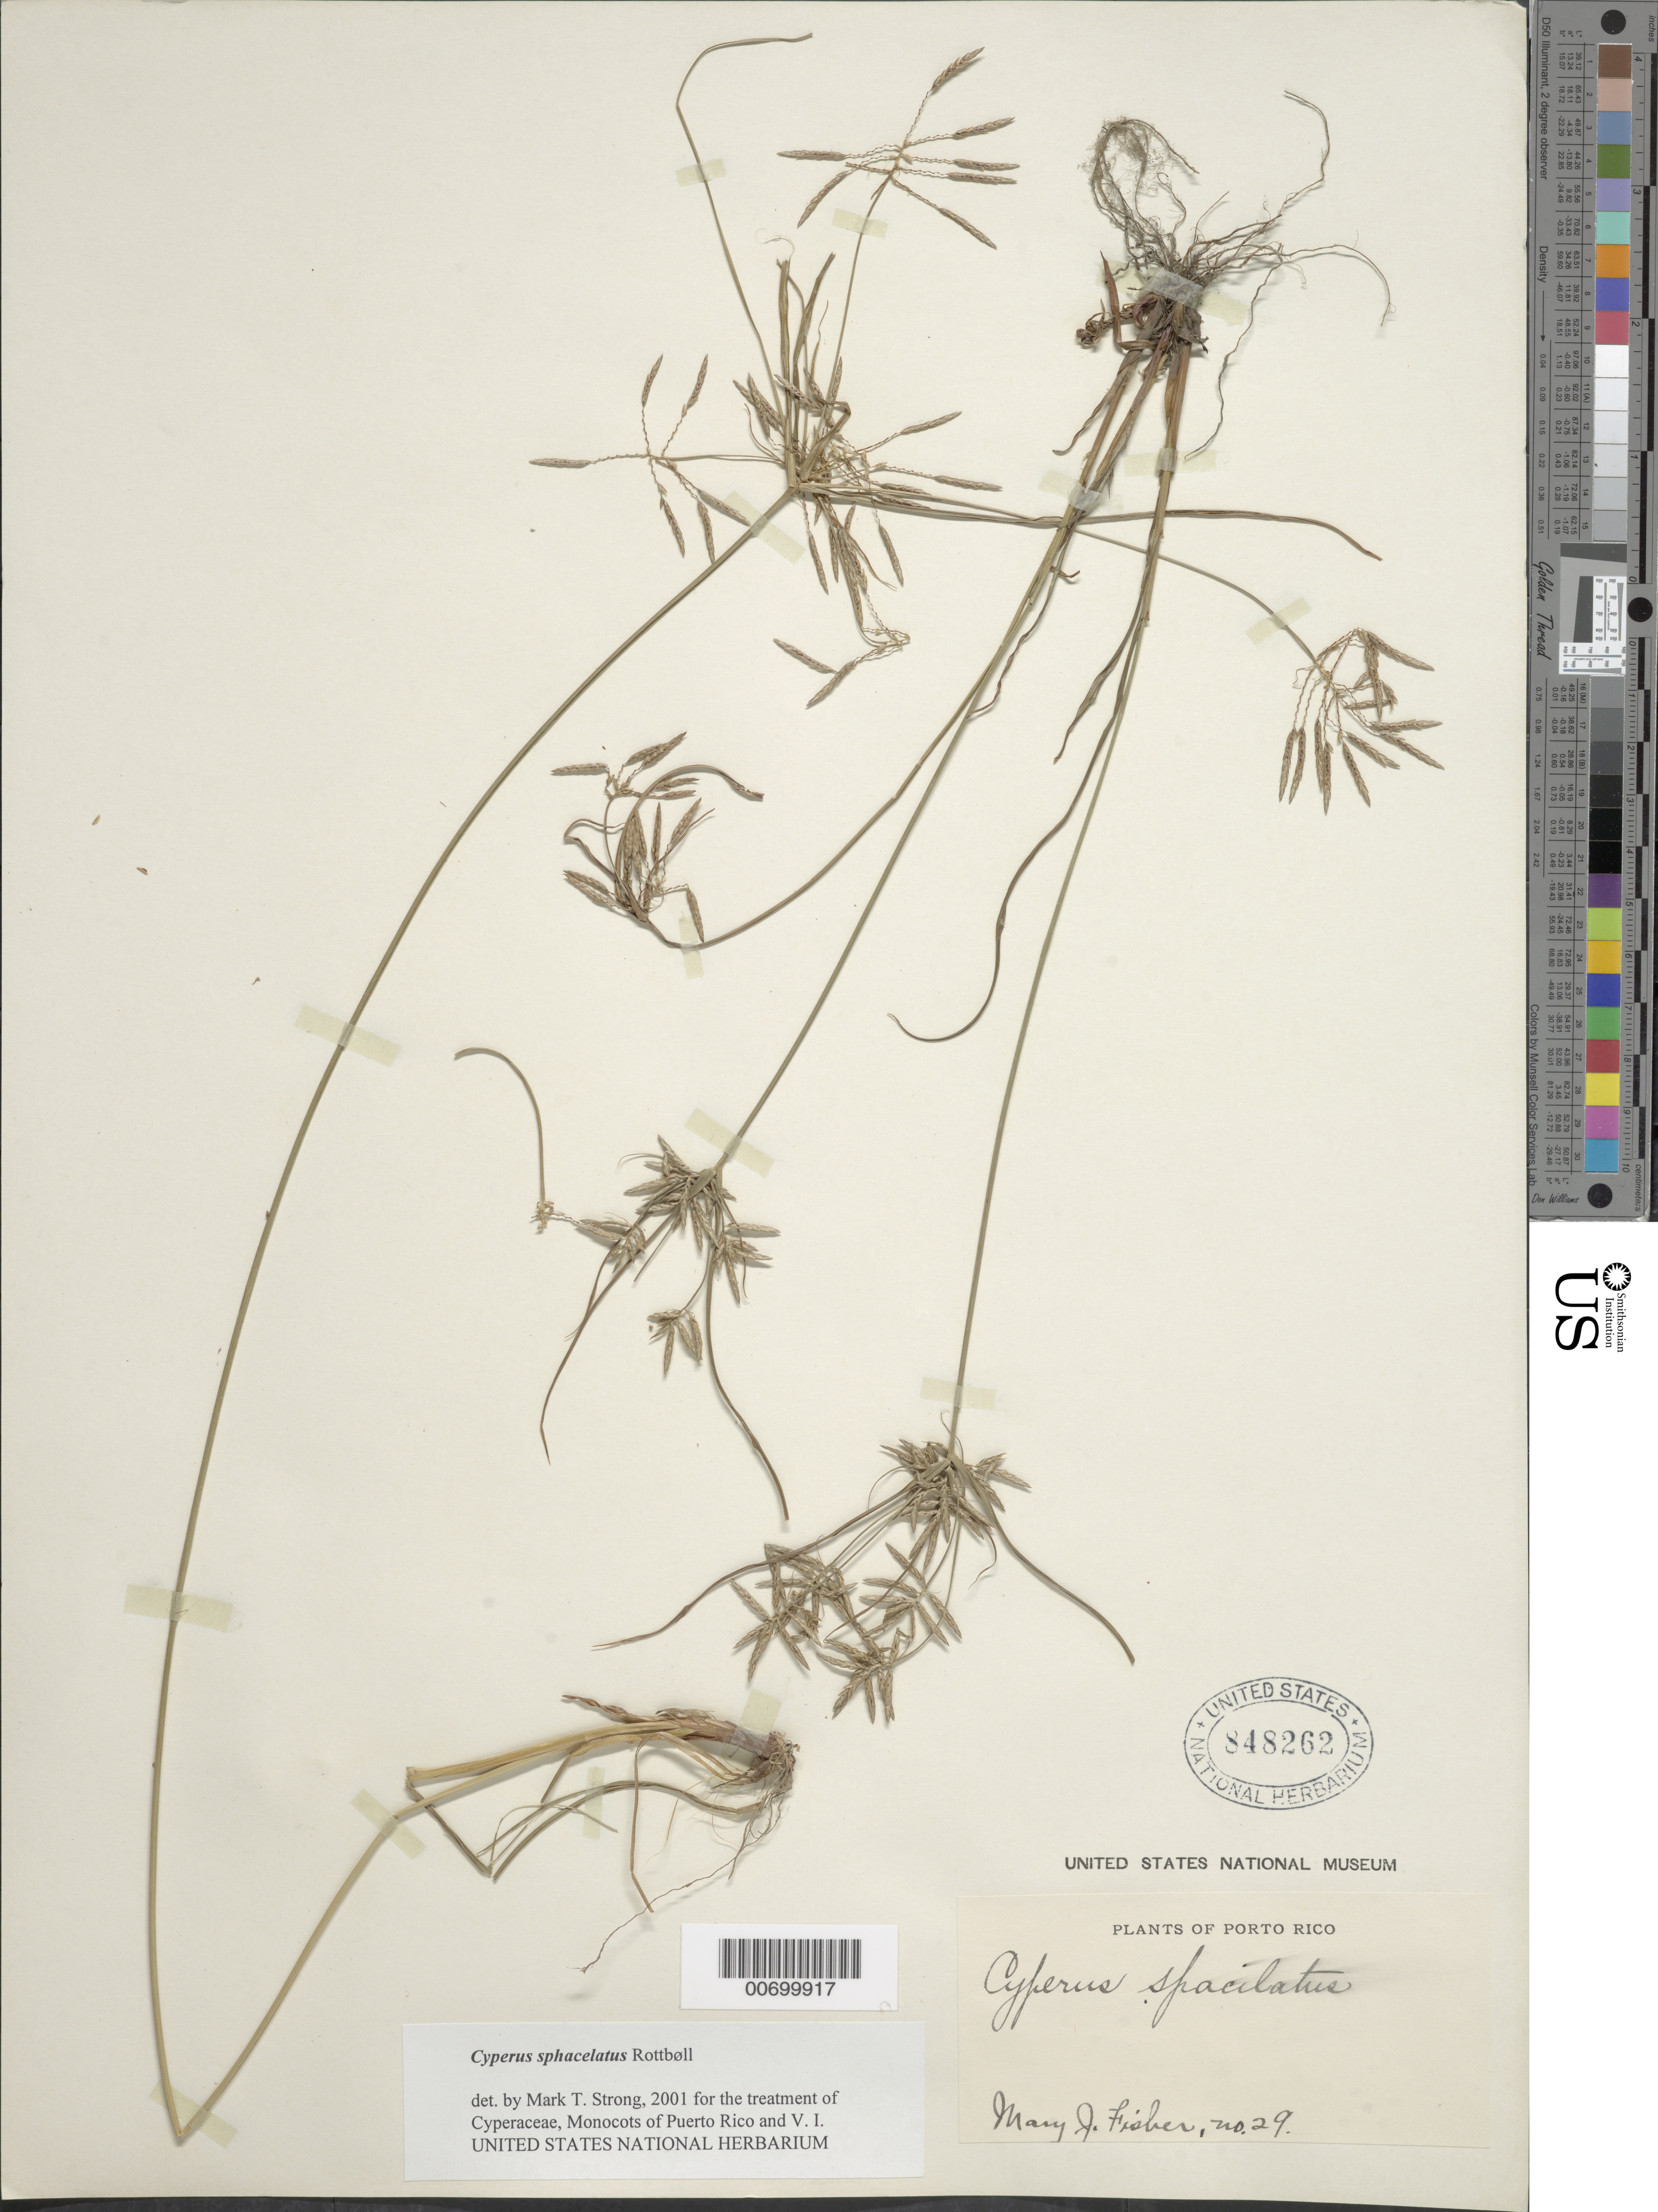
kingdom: Plantae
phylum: Tracheophyta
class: Liliopsida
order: Poales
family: Cyperaceae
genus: Cyperus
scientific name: Cyperus sphacelatus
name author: Rottb.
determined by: Strong, M. T., (US), Smithsonian Institution - National Museum of Natural History (UNITED STATES)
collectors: M. J. Fisher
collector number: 29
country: Puerto Rico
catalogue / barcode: US 848262